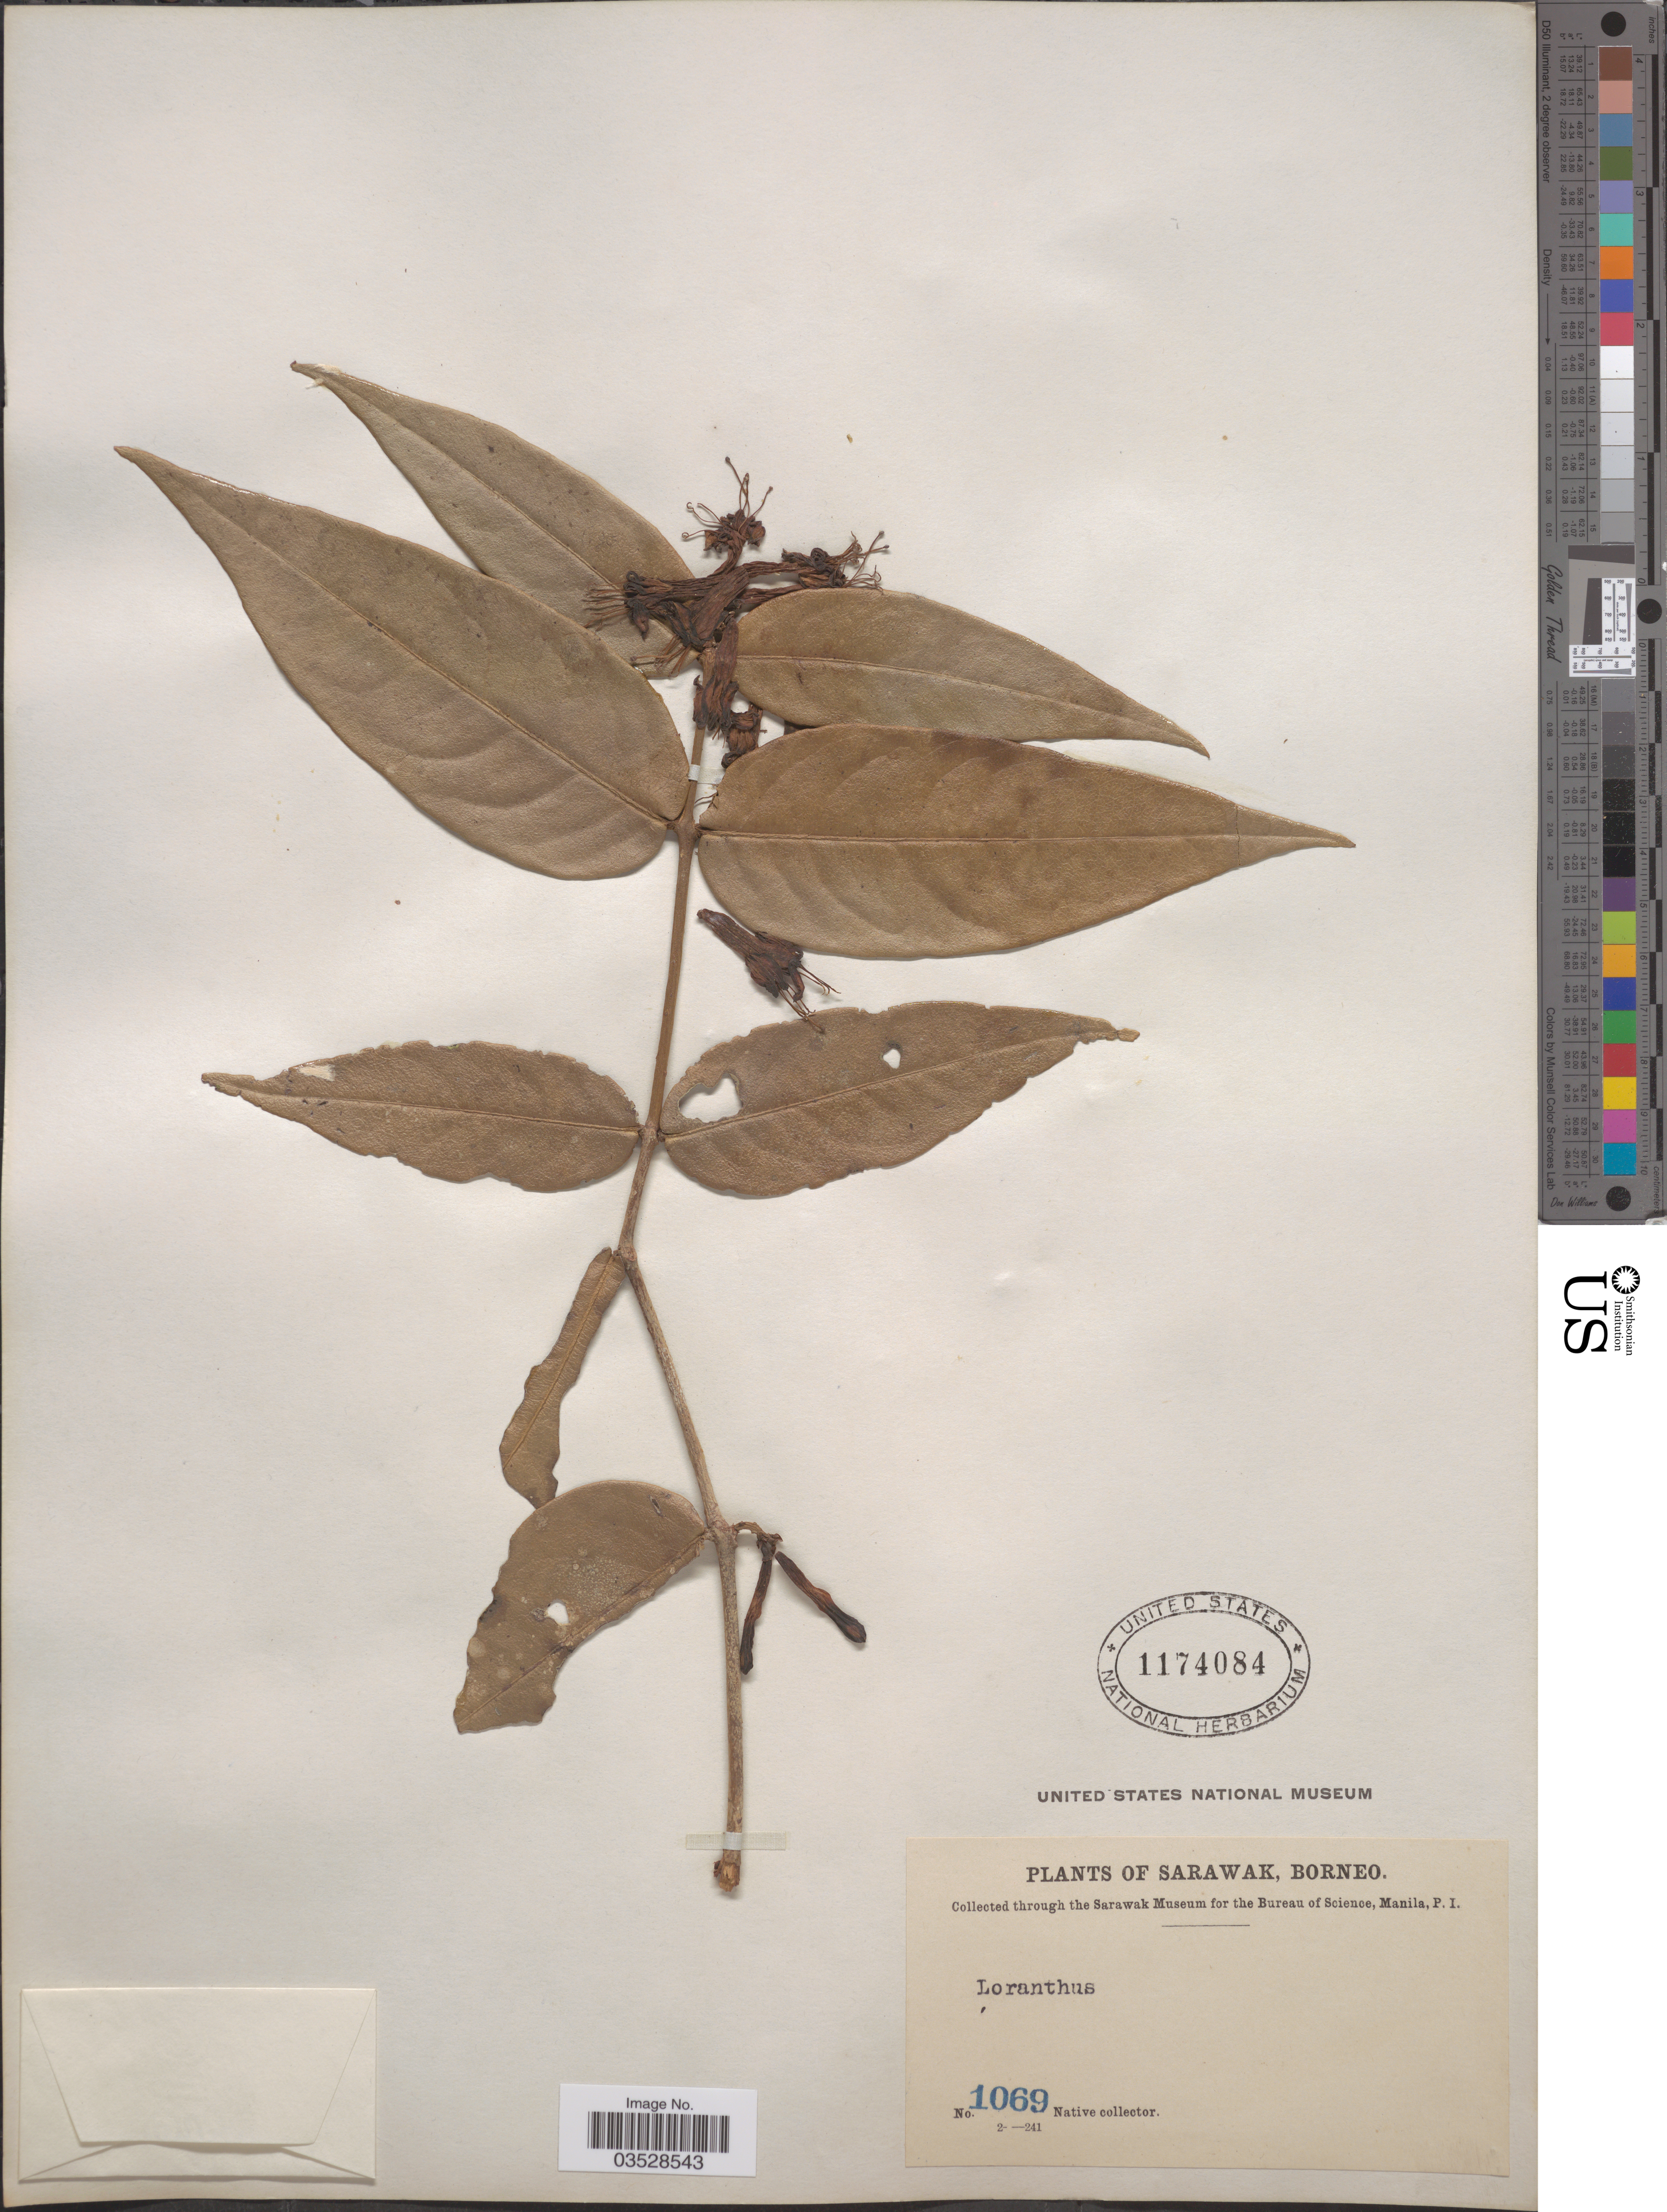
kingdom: Plantae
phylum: Tracheophyta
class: Magnoliopsida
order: Santalales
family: Loranthaceae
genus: Loranthus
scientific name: Loranthus sp.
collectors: Native collector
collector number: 1069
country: Malaysia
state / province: Sarawak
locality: Borneo.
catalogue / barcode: US 1174084